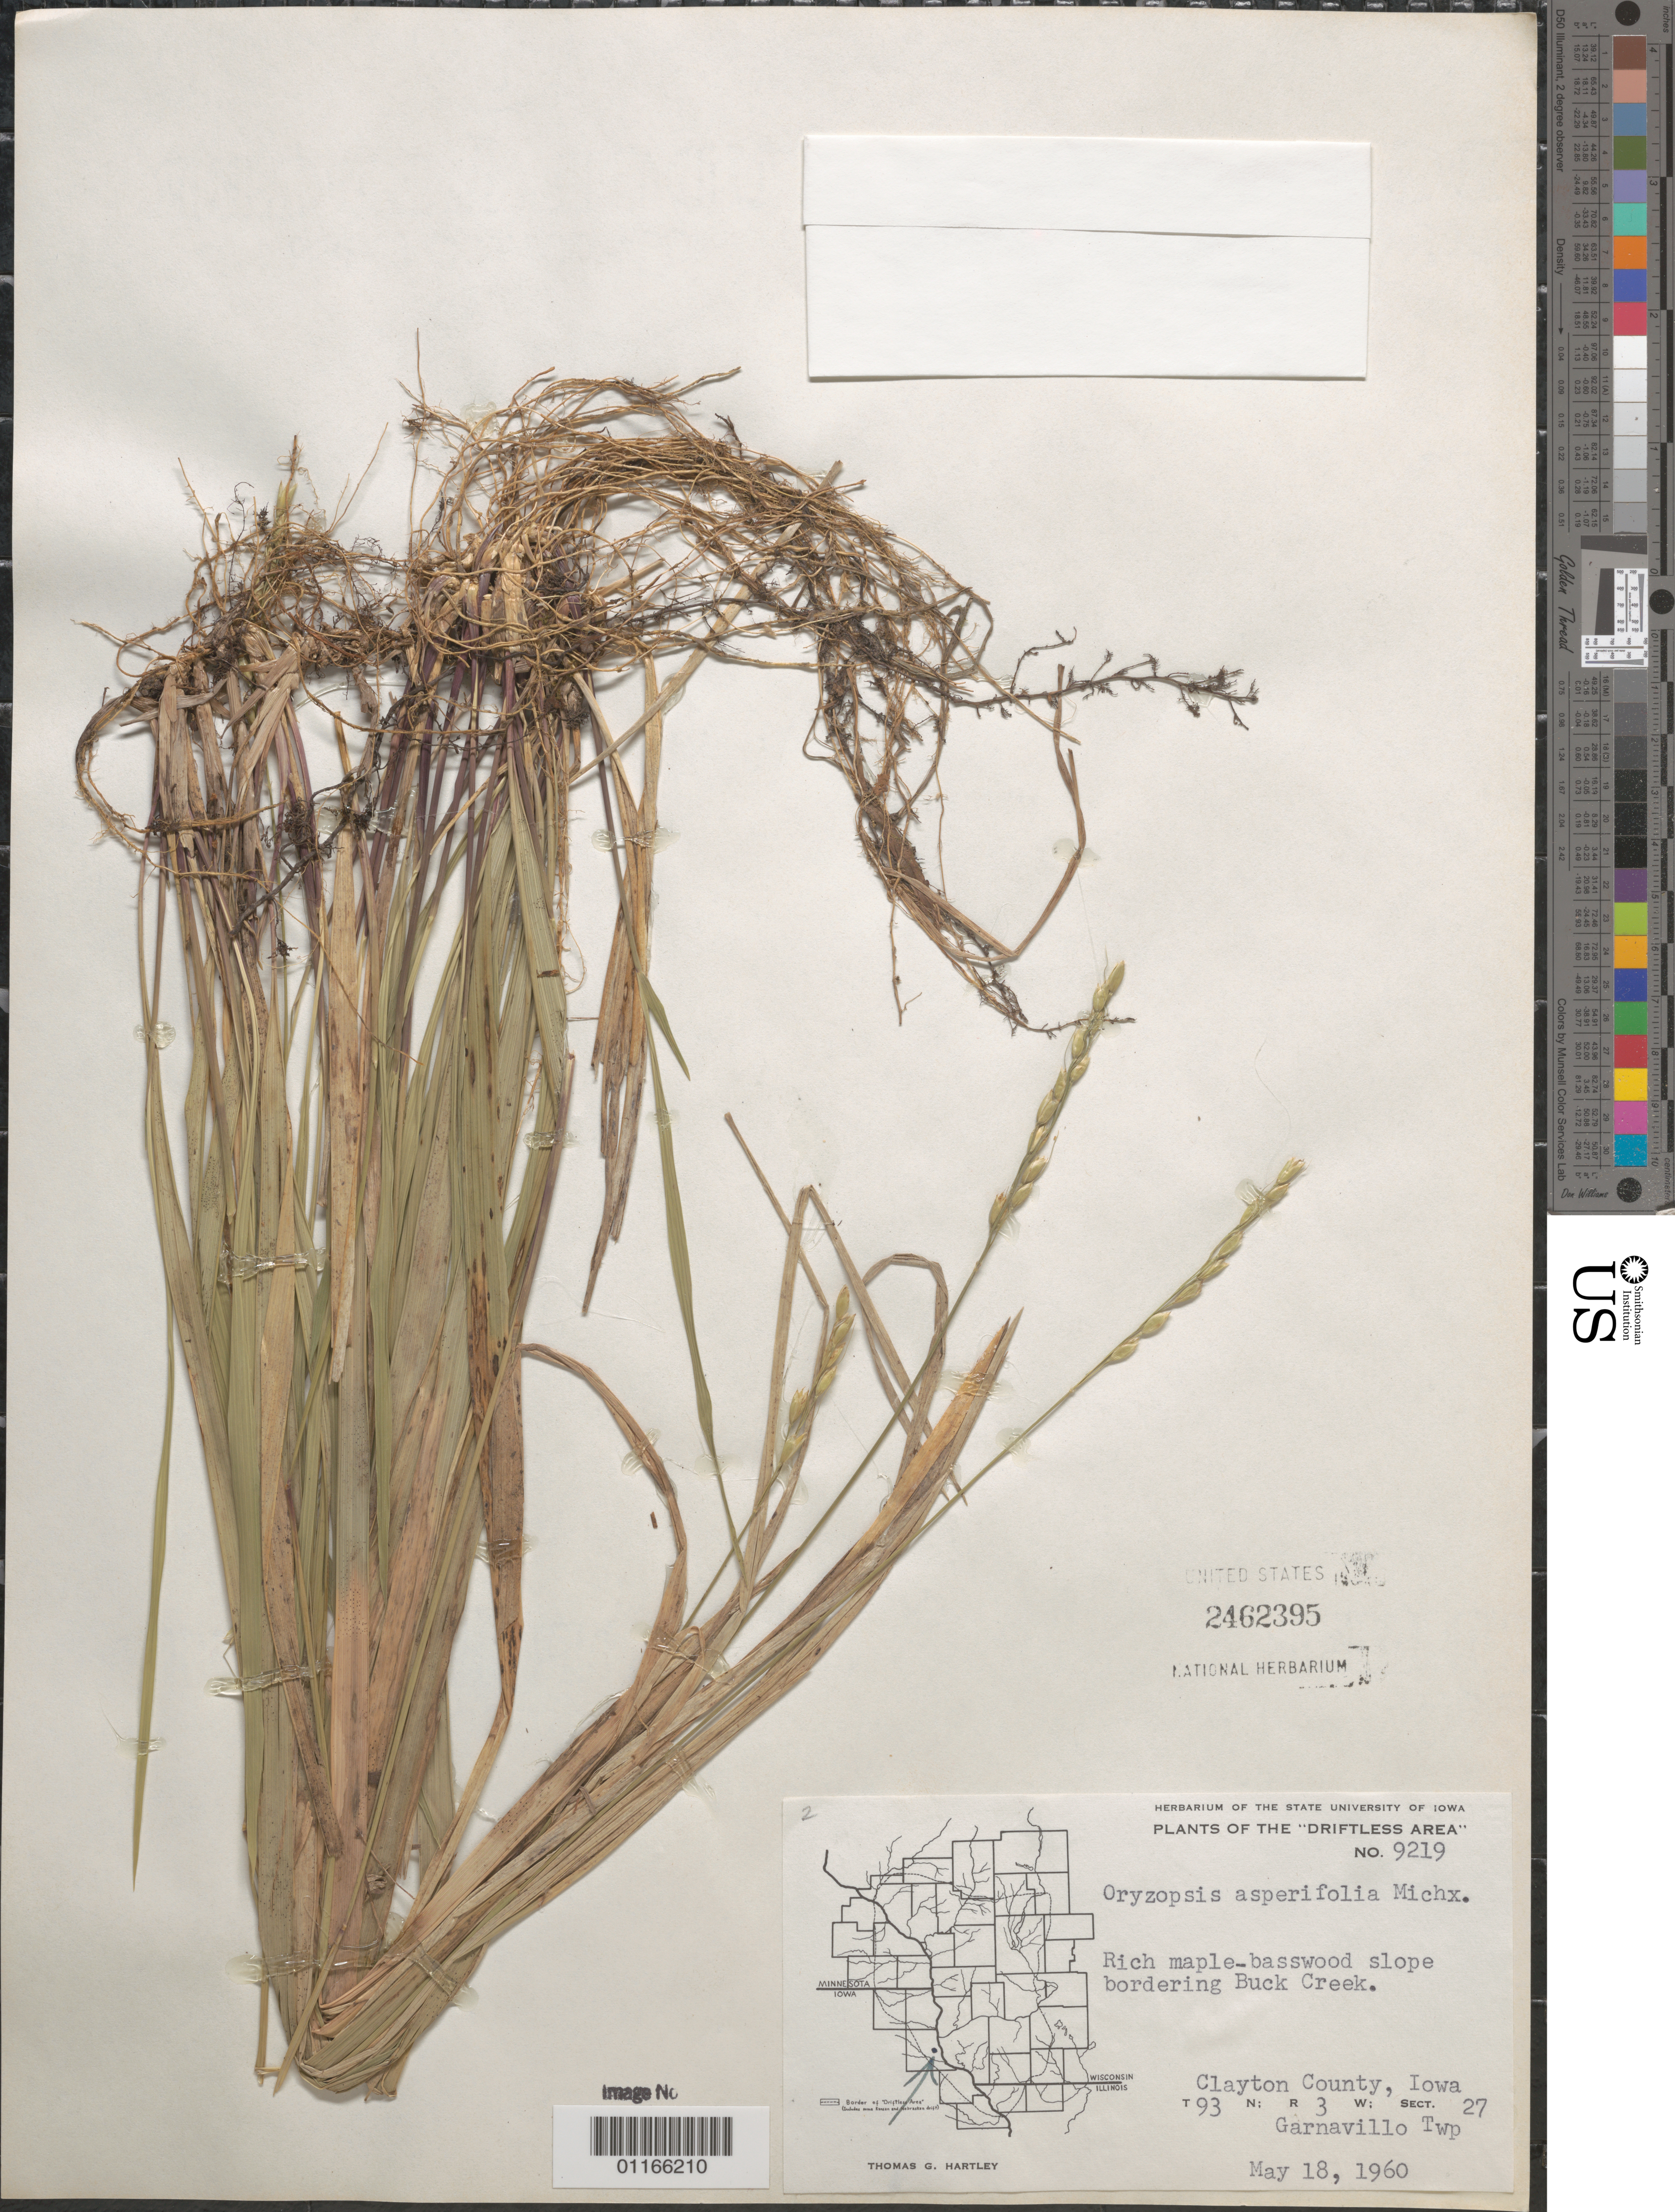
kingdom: Plantae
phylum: Tracheophyta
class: Liliopsida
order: Poales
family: Poaceae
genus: Oryzopsis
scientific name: Oryzopsis asperifolia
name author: Michx.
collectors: T. G. Hartley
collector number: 9219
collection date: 1960-05-18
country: United States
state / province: Iowa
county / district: Clayton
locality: Slope bordering Buck Creek.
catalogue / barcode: US 2462395